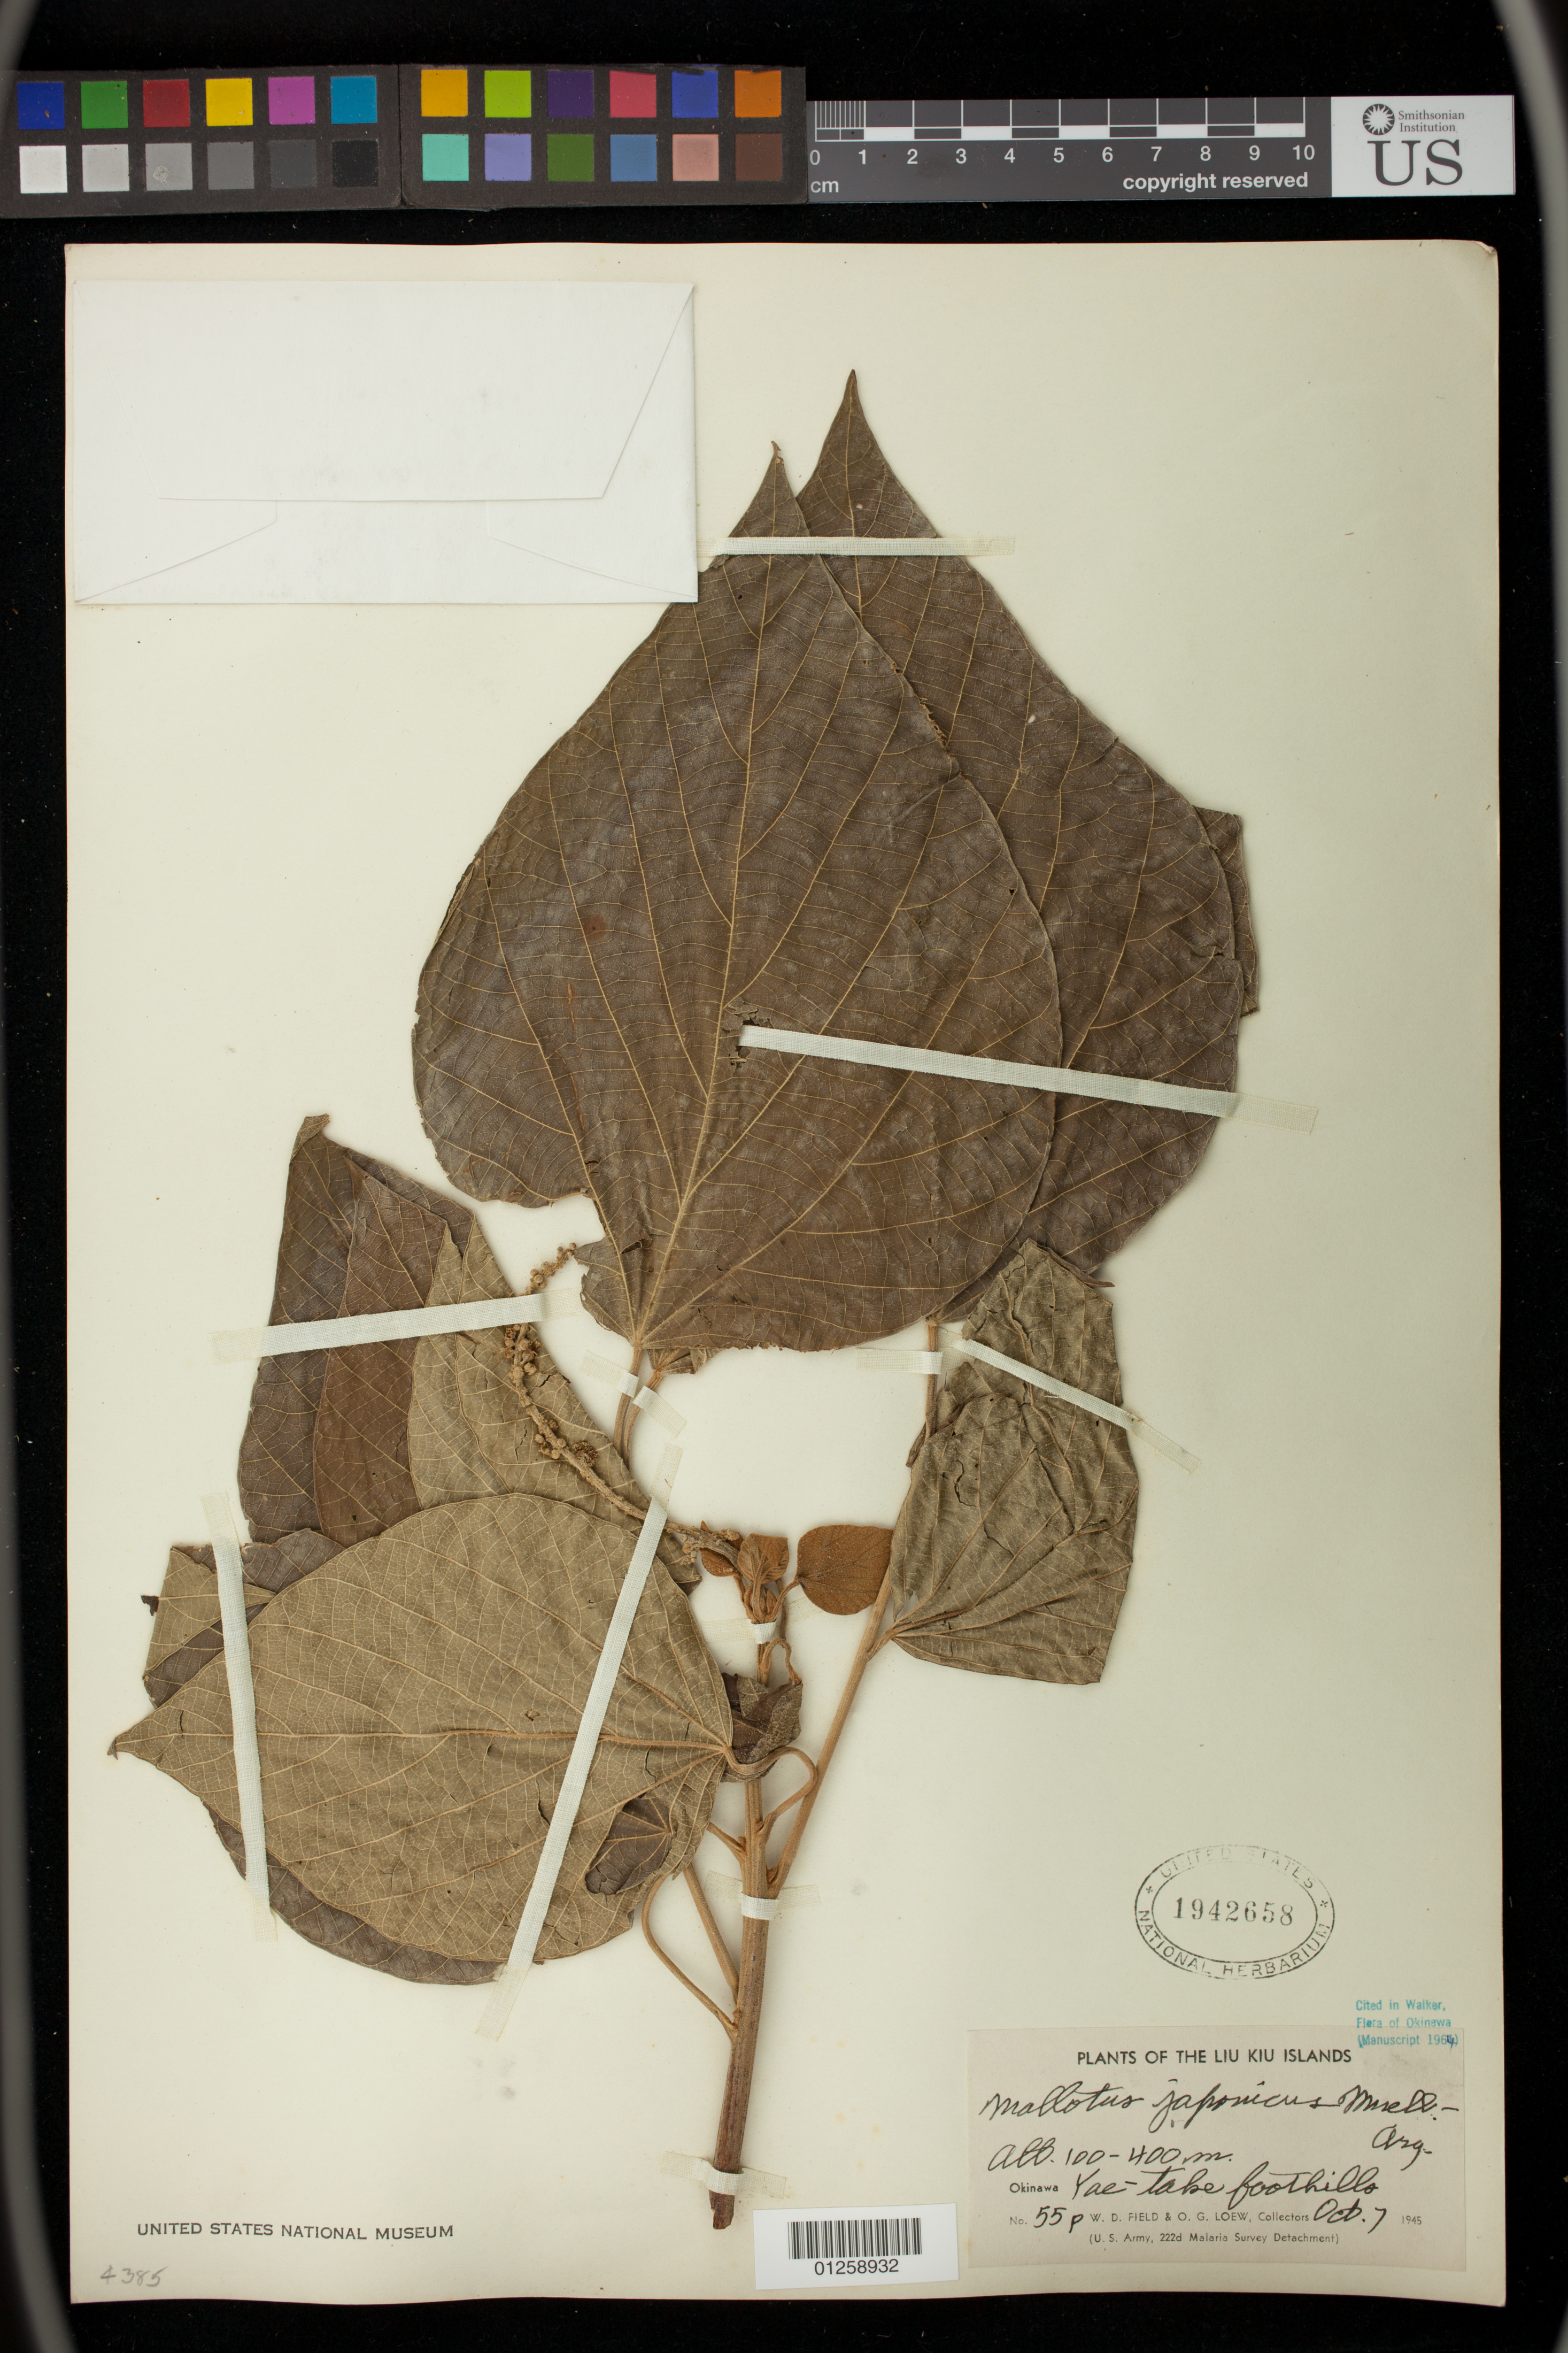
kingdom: Plantae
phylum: Tracheophyta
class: Magnoliopsida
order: Malpighiales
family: Euphorbiaceae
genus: Mallotus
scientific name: Mallotus japonicus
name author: (Spreng.) Müll. Arg.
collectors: W. D. Field & O. G. Loew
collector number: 55p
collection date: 1945-10-07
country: Japan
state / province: Okinawa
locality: Liu Kiu Islands. Yae-take foothills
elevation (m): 100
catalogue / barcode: US 1942658